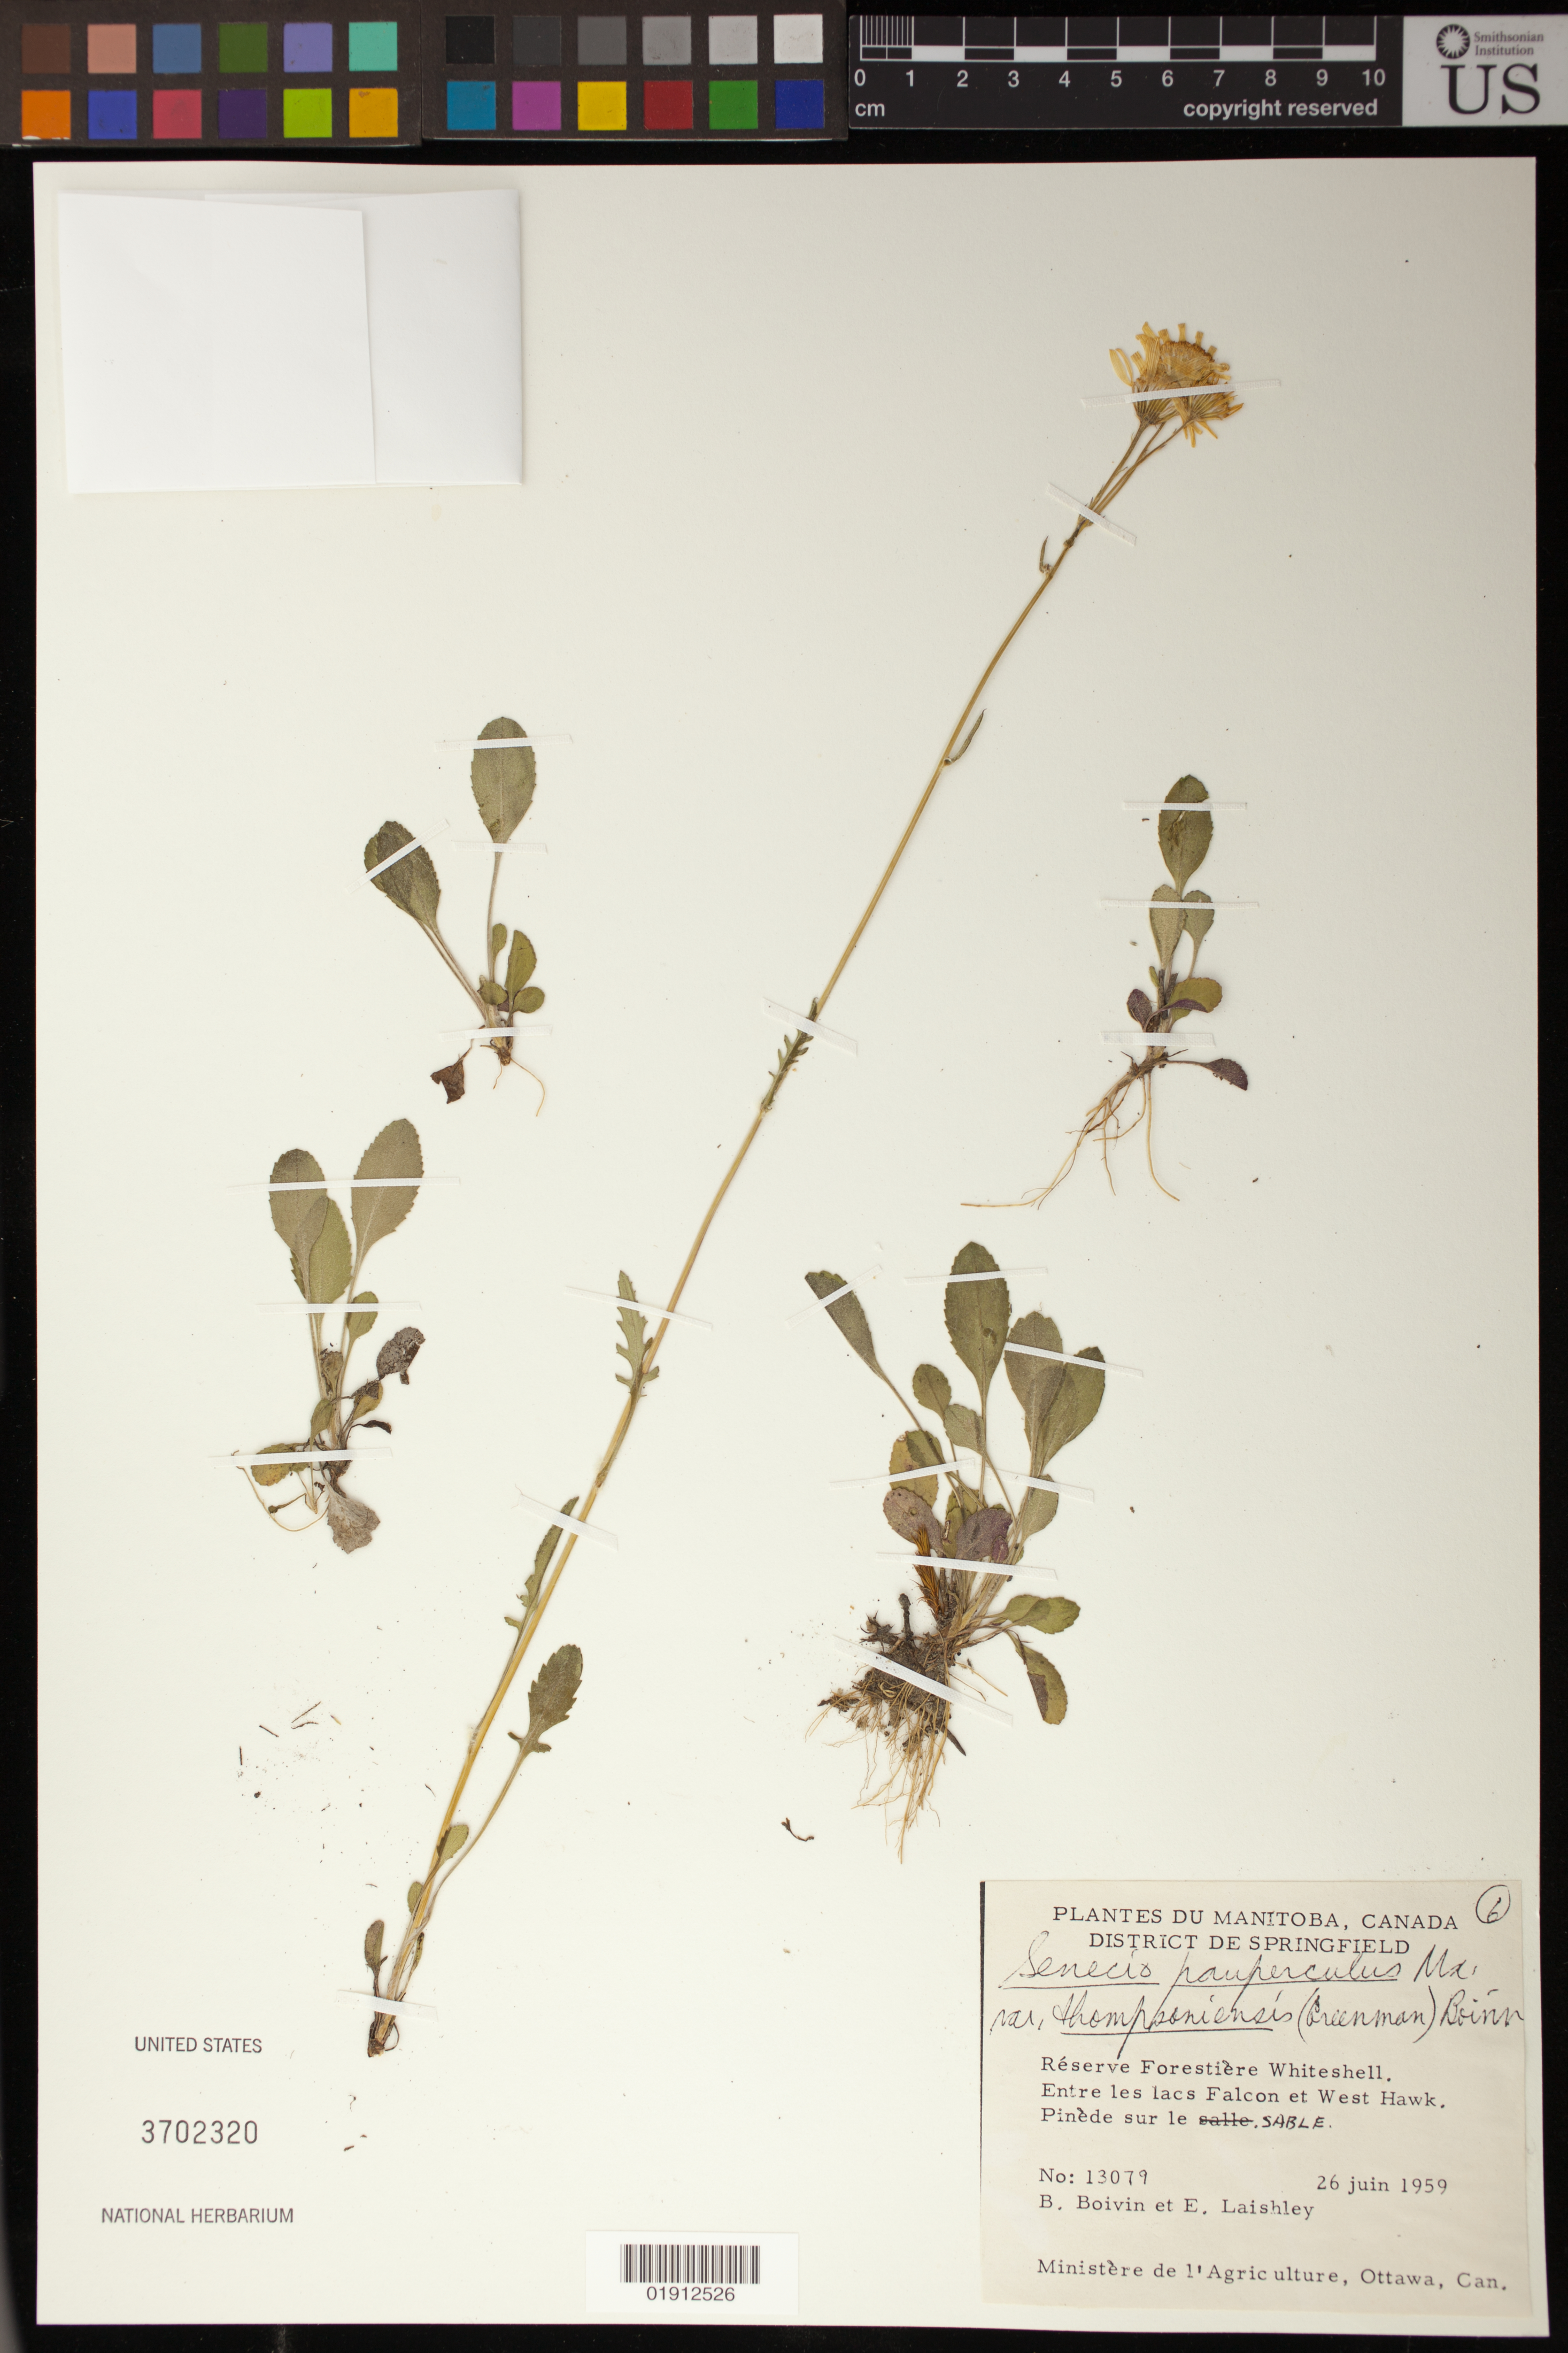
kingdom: Plantae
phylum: Tracheophyta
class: Magnoliopsida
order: Asterales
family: Asteraceae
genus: Senecio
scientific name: Senecio pauperculus var. thompsoniensis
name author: (Greenm.) Boivin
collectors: J. R. B. Boivin & E. Laishley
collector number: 13079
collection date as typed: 26 juin 1959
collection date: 1959-06-26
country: Canada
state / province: Manitoba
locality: District de Springfield, Reserve Forestiere Whiteshell, Entre les lacs Falcon et West Hawk. Pinede sur le Sable.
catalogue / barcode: US 3702320